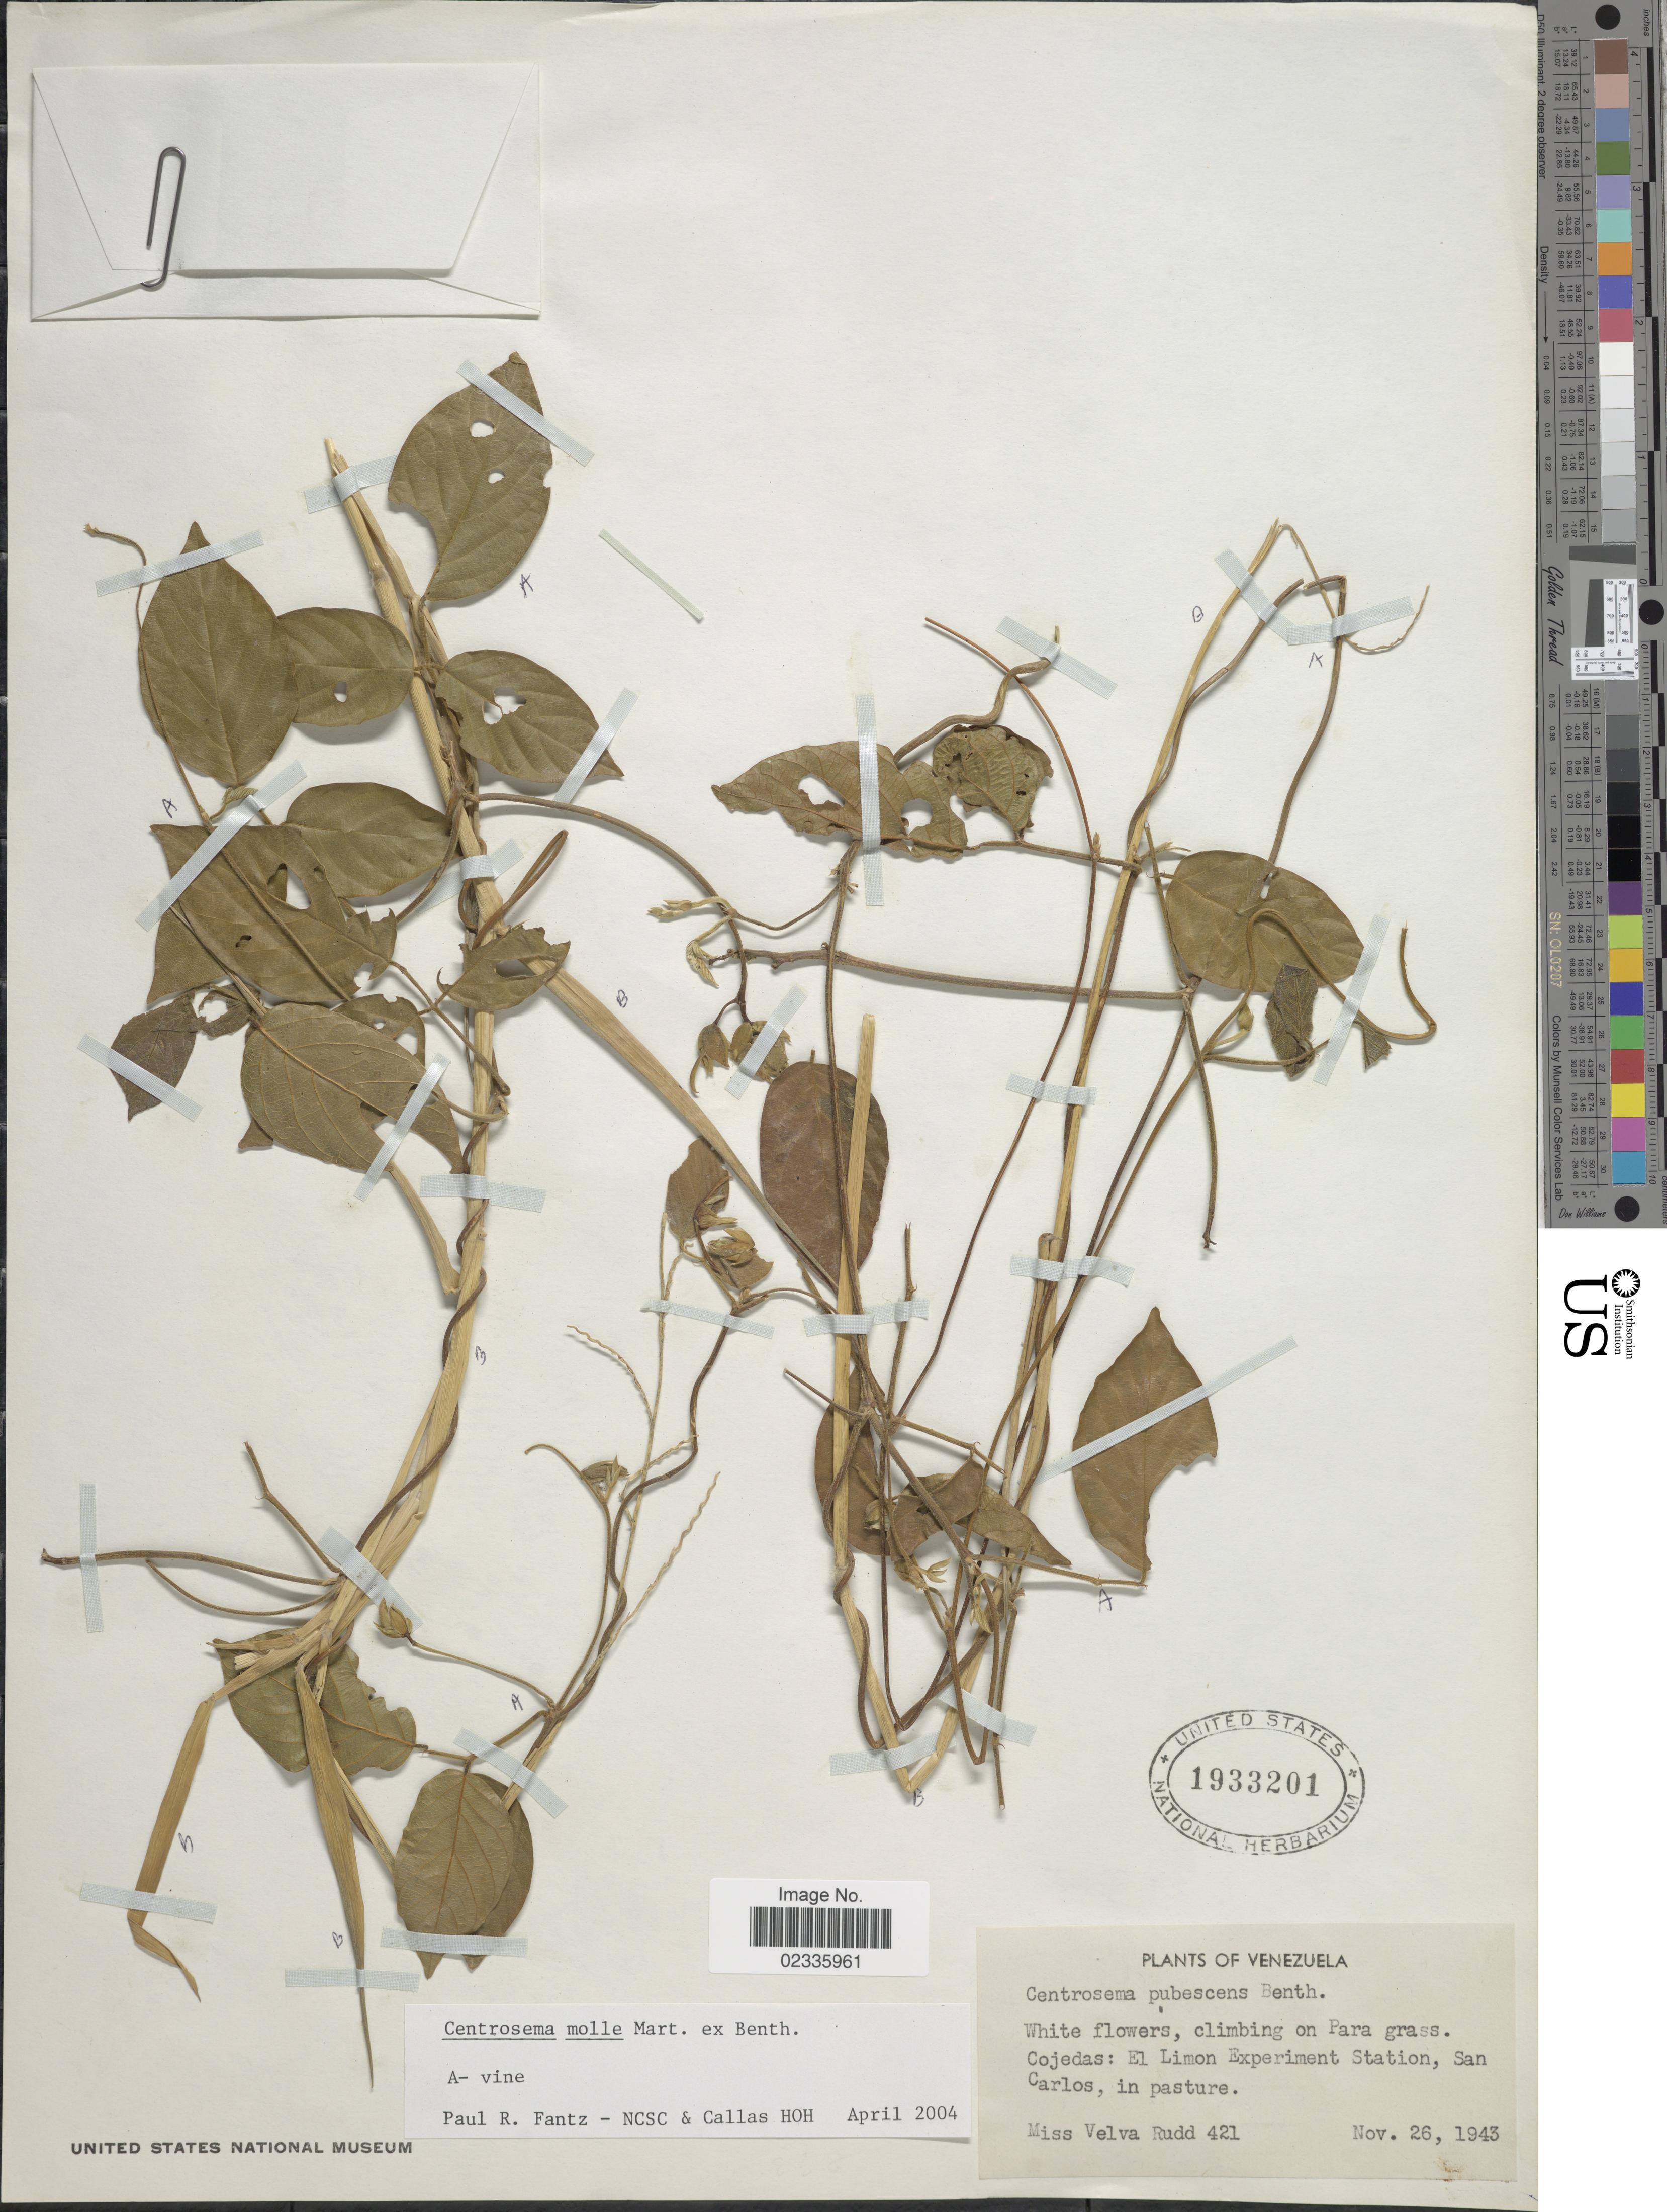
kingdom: Plantae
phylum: Tracheophyta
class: Magnoliopsida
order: Fabales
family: Fabaceae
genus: Centrosema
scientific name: Centrosema molle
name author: Mart. ex Benth.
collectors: V. E. Rudd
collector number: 421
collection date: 1943-11-26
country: Venezuela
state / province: Cojedes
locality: El Limon Experiment Station, San Carlos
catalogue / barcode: US 1933201